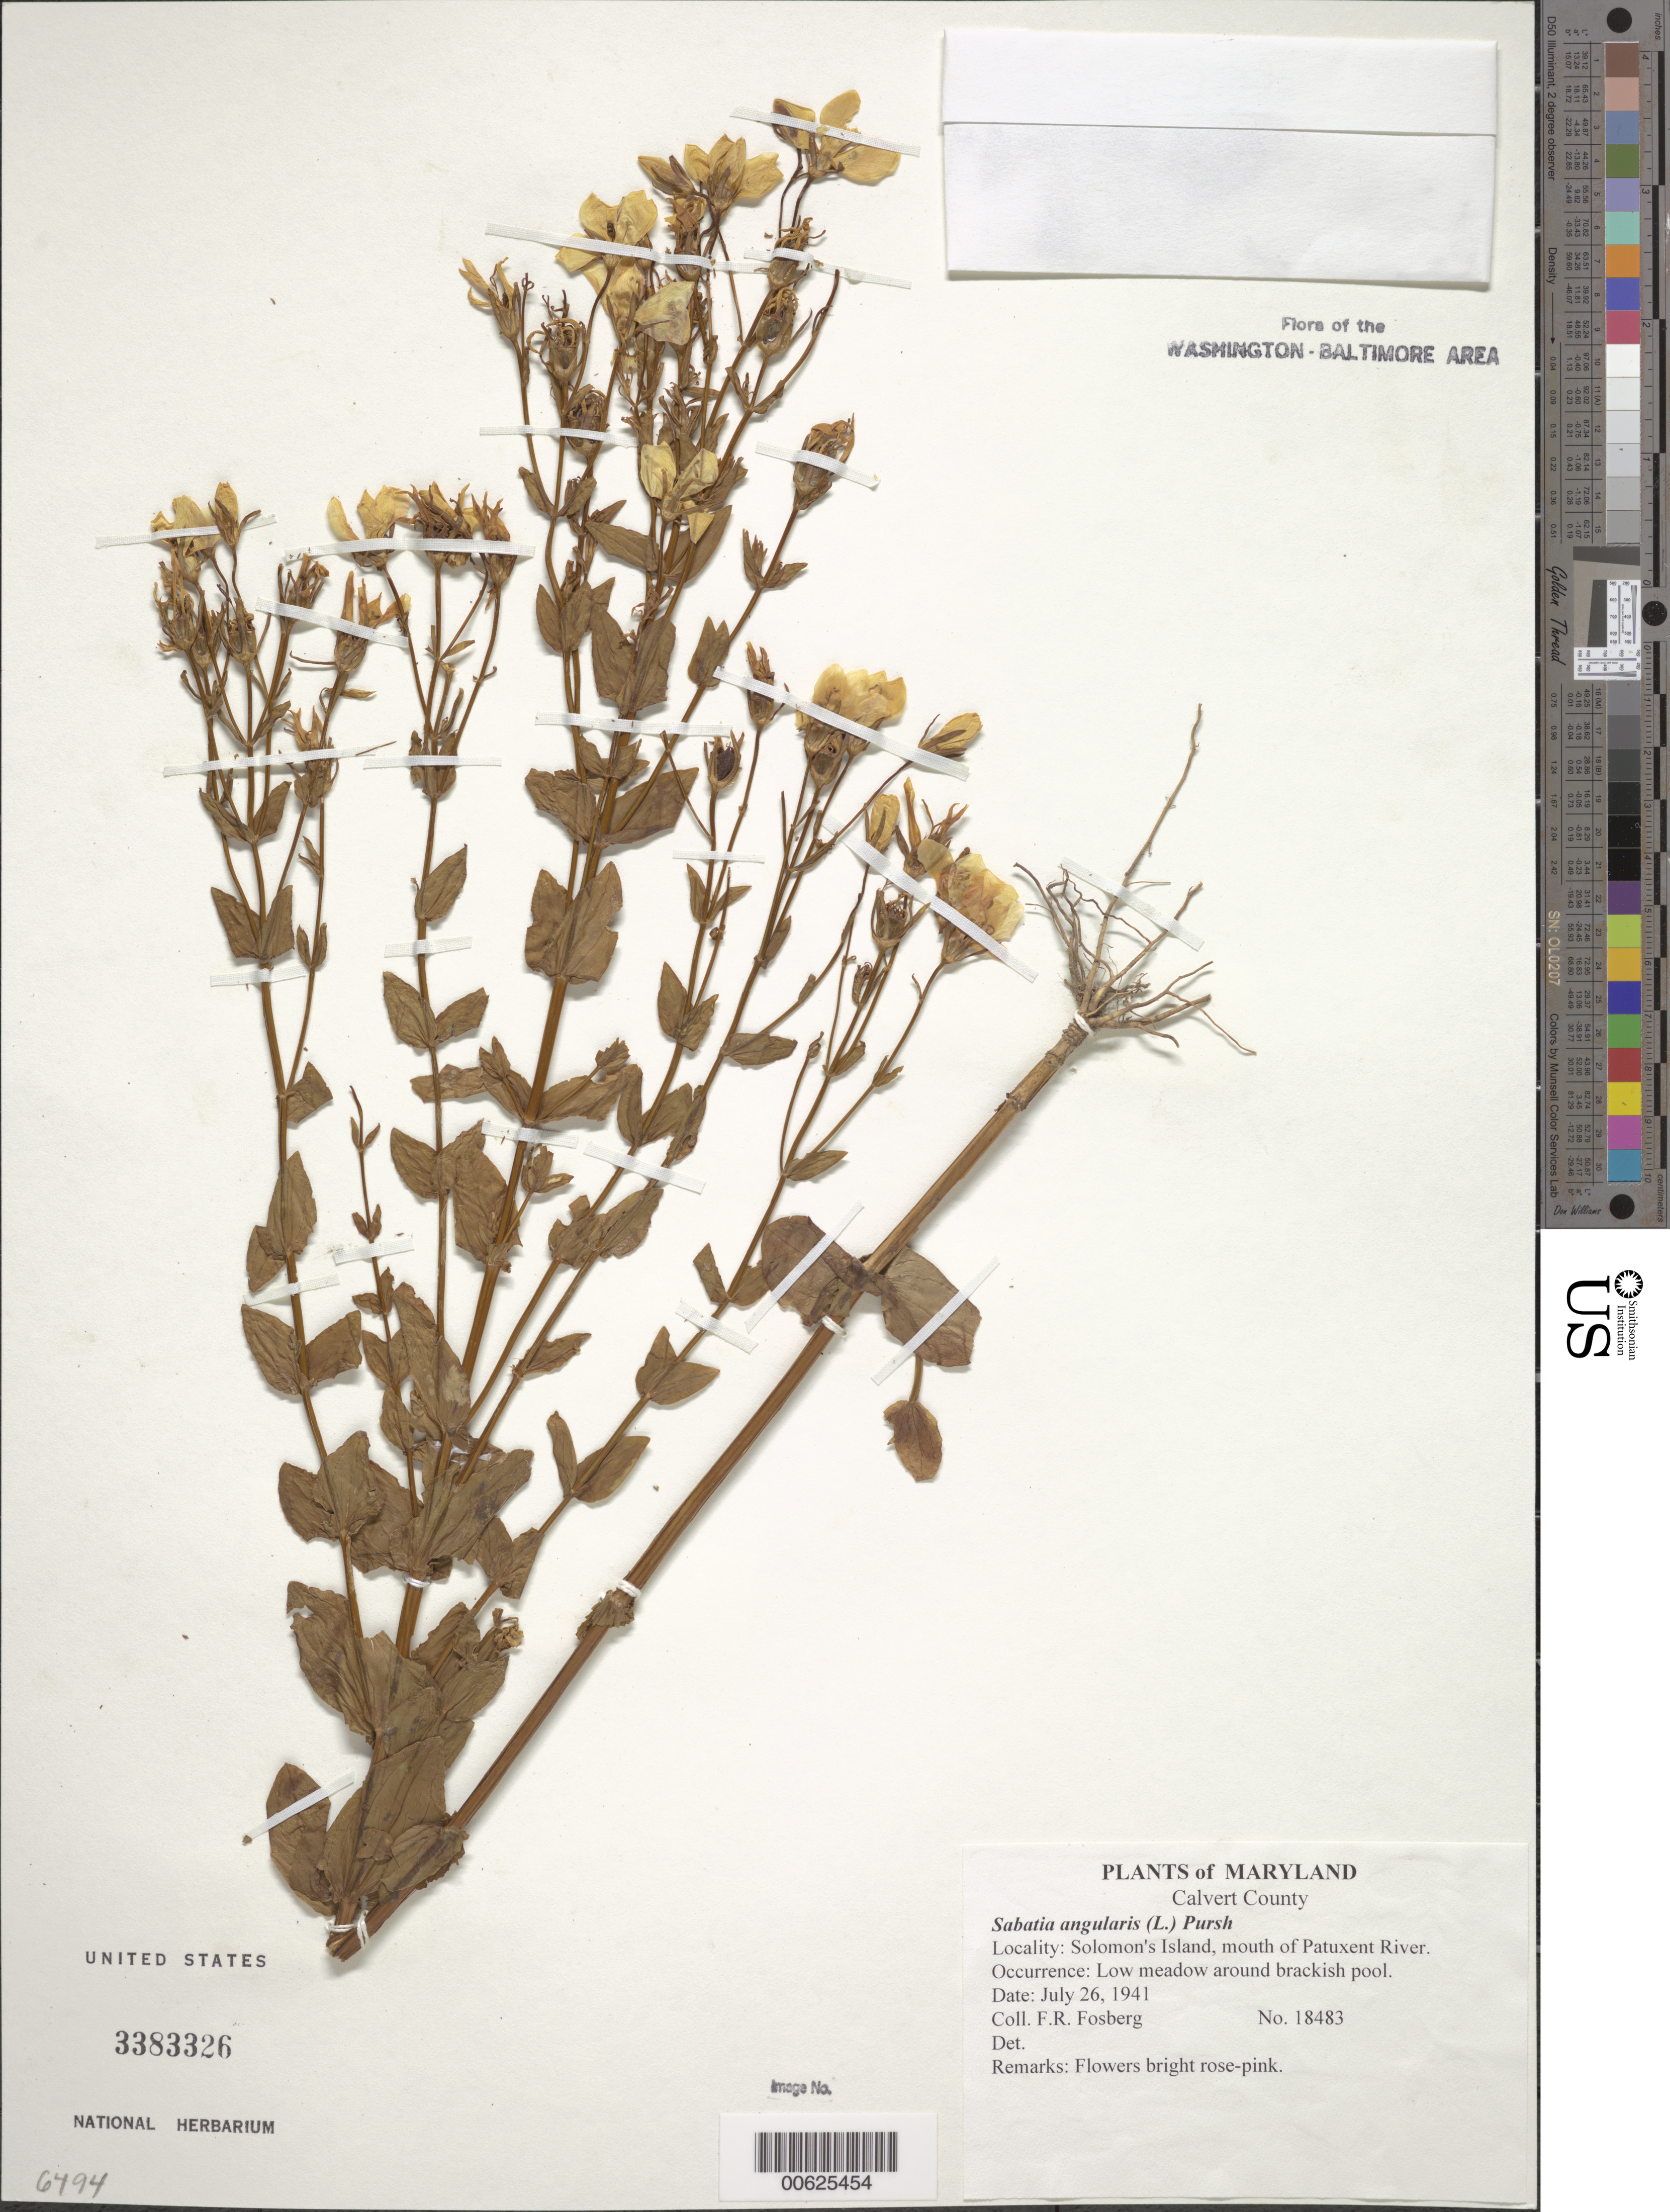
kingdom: Plantae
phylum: Tracheophyta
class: Magnoliopsida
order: Gentianales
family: Gentianaceae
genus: Sabatia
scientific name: Sabatia angularis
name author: (L.) Pursh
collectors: F. R. Fosberg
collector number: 18483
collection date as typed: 26 Jul 1941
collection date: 1941-07-26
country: United States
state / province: Maryland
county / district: Calvert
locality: Solomon's Island, mouth of Patuxent River.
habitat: Low meadow around brackish pool.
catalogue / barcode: US 3383326